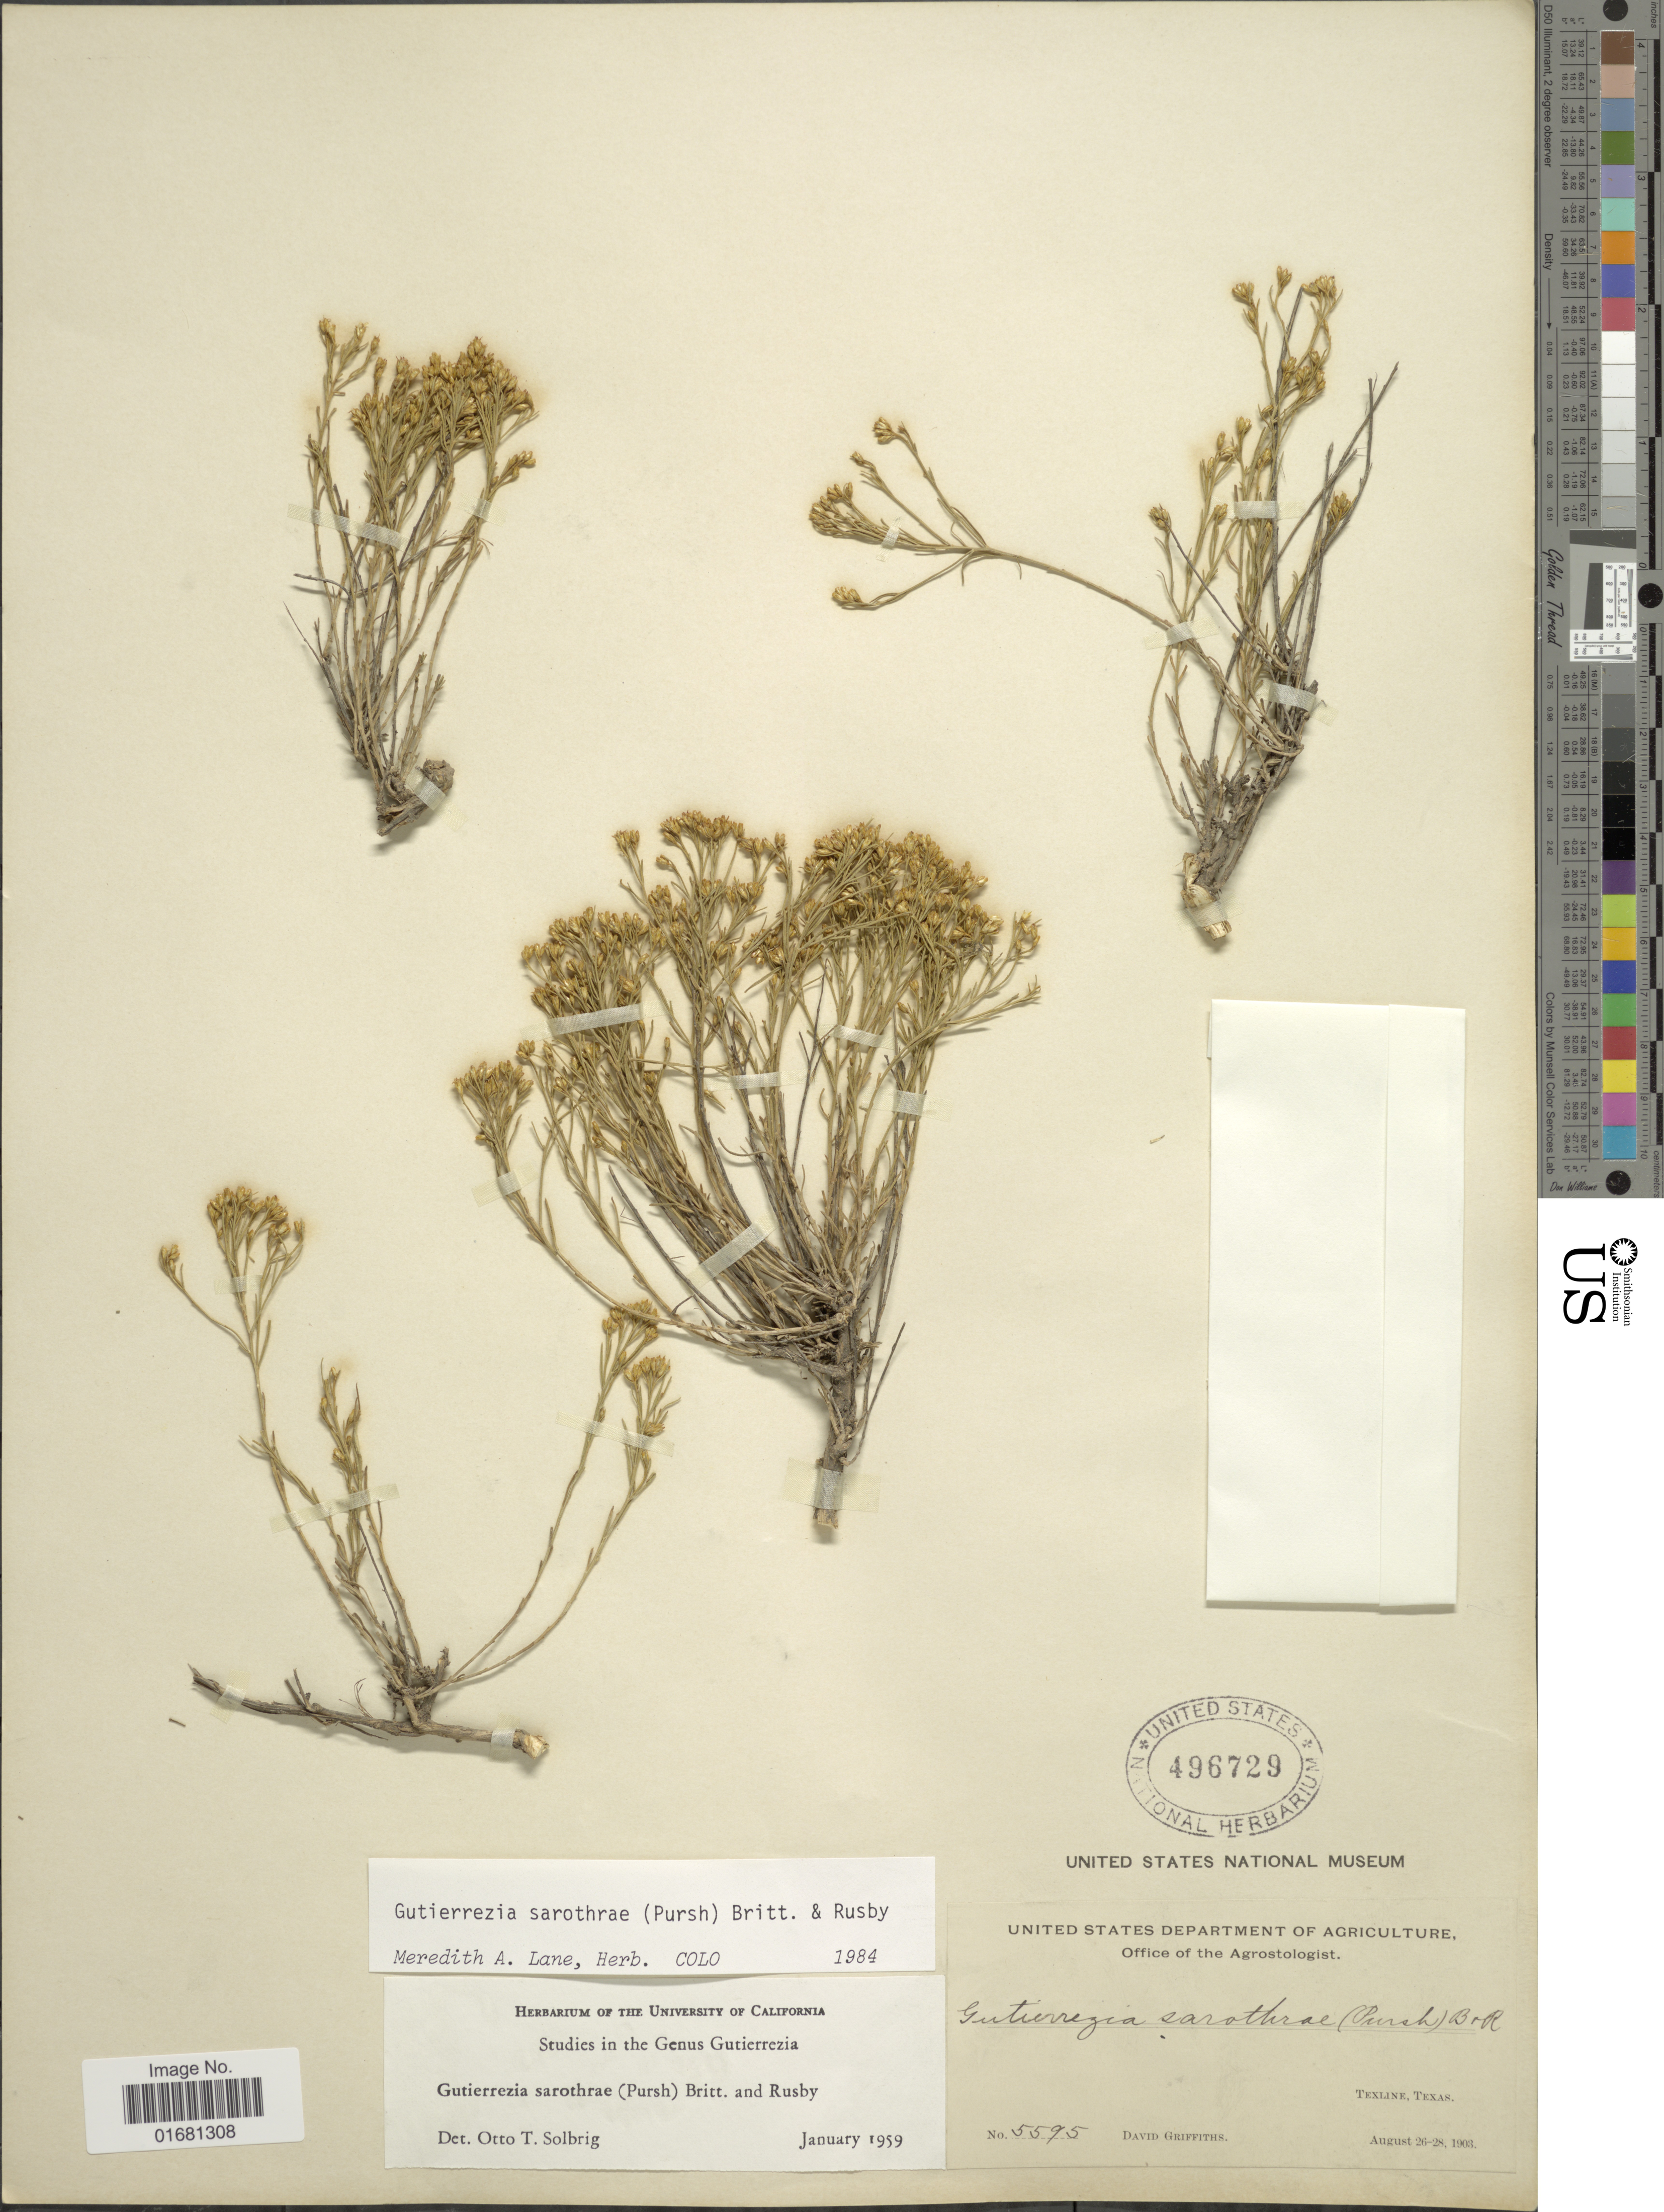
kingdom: Plantae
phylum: Tracheophyta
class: Magnoliopsida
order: Asterales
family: Asteraceae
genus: Gutierrezia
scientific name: Gutierrezia sarothrae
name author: (Pursh) Britton & Rusby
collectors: D. Griffiths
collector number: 5595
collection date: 1903-08-26/1903-08-28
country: United States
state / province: Texas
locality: Texline, Texas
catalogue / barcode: US 496729